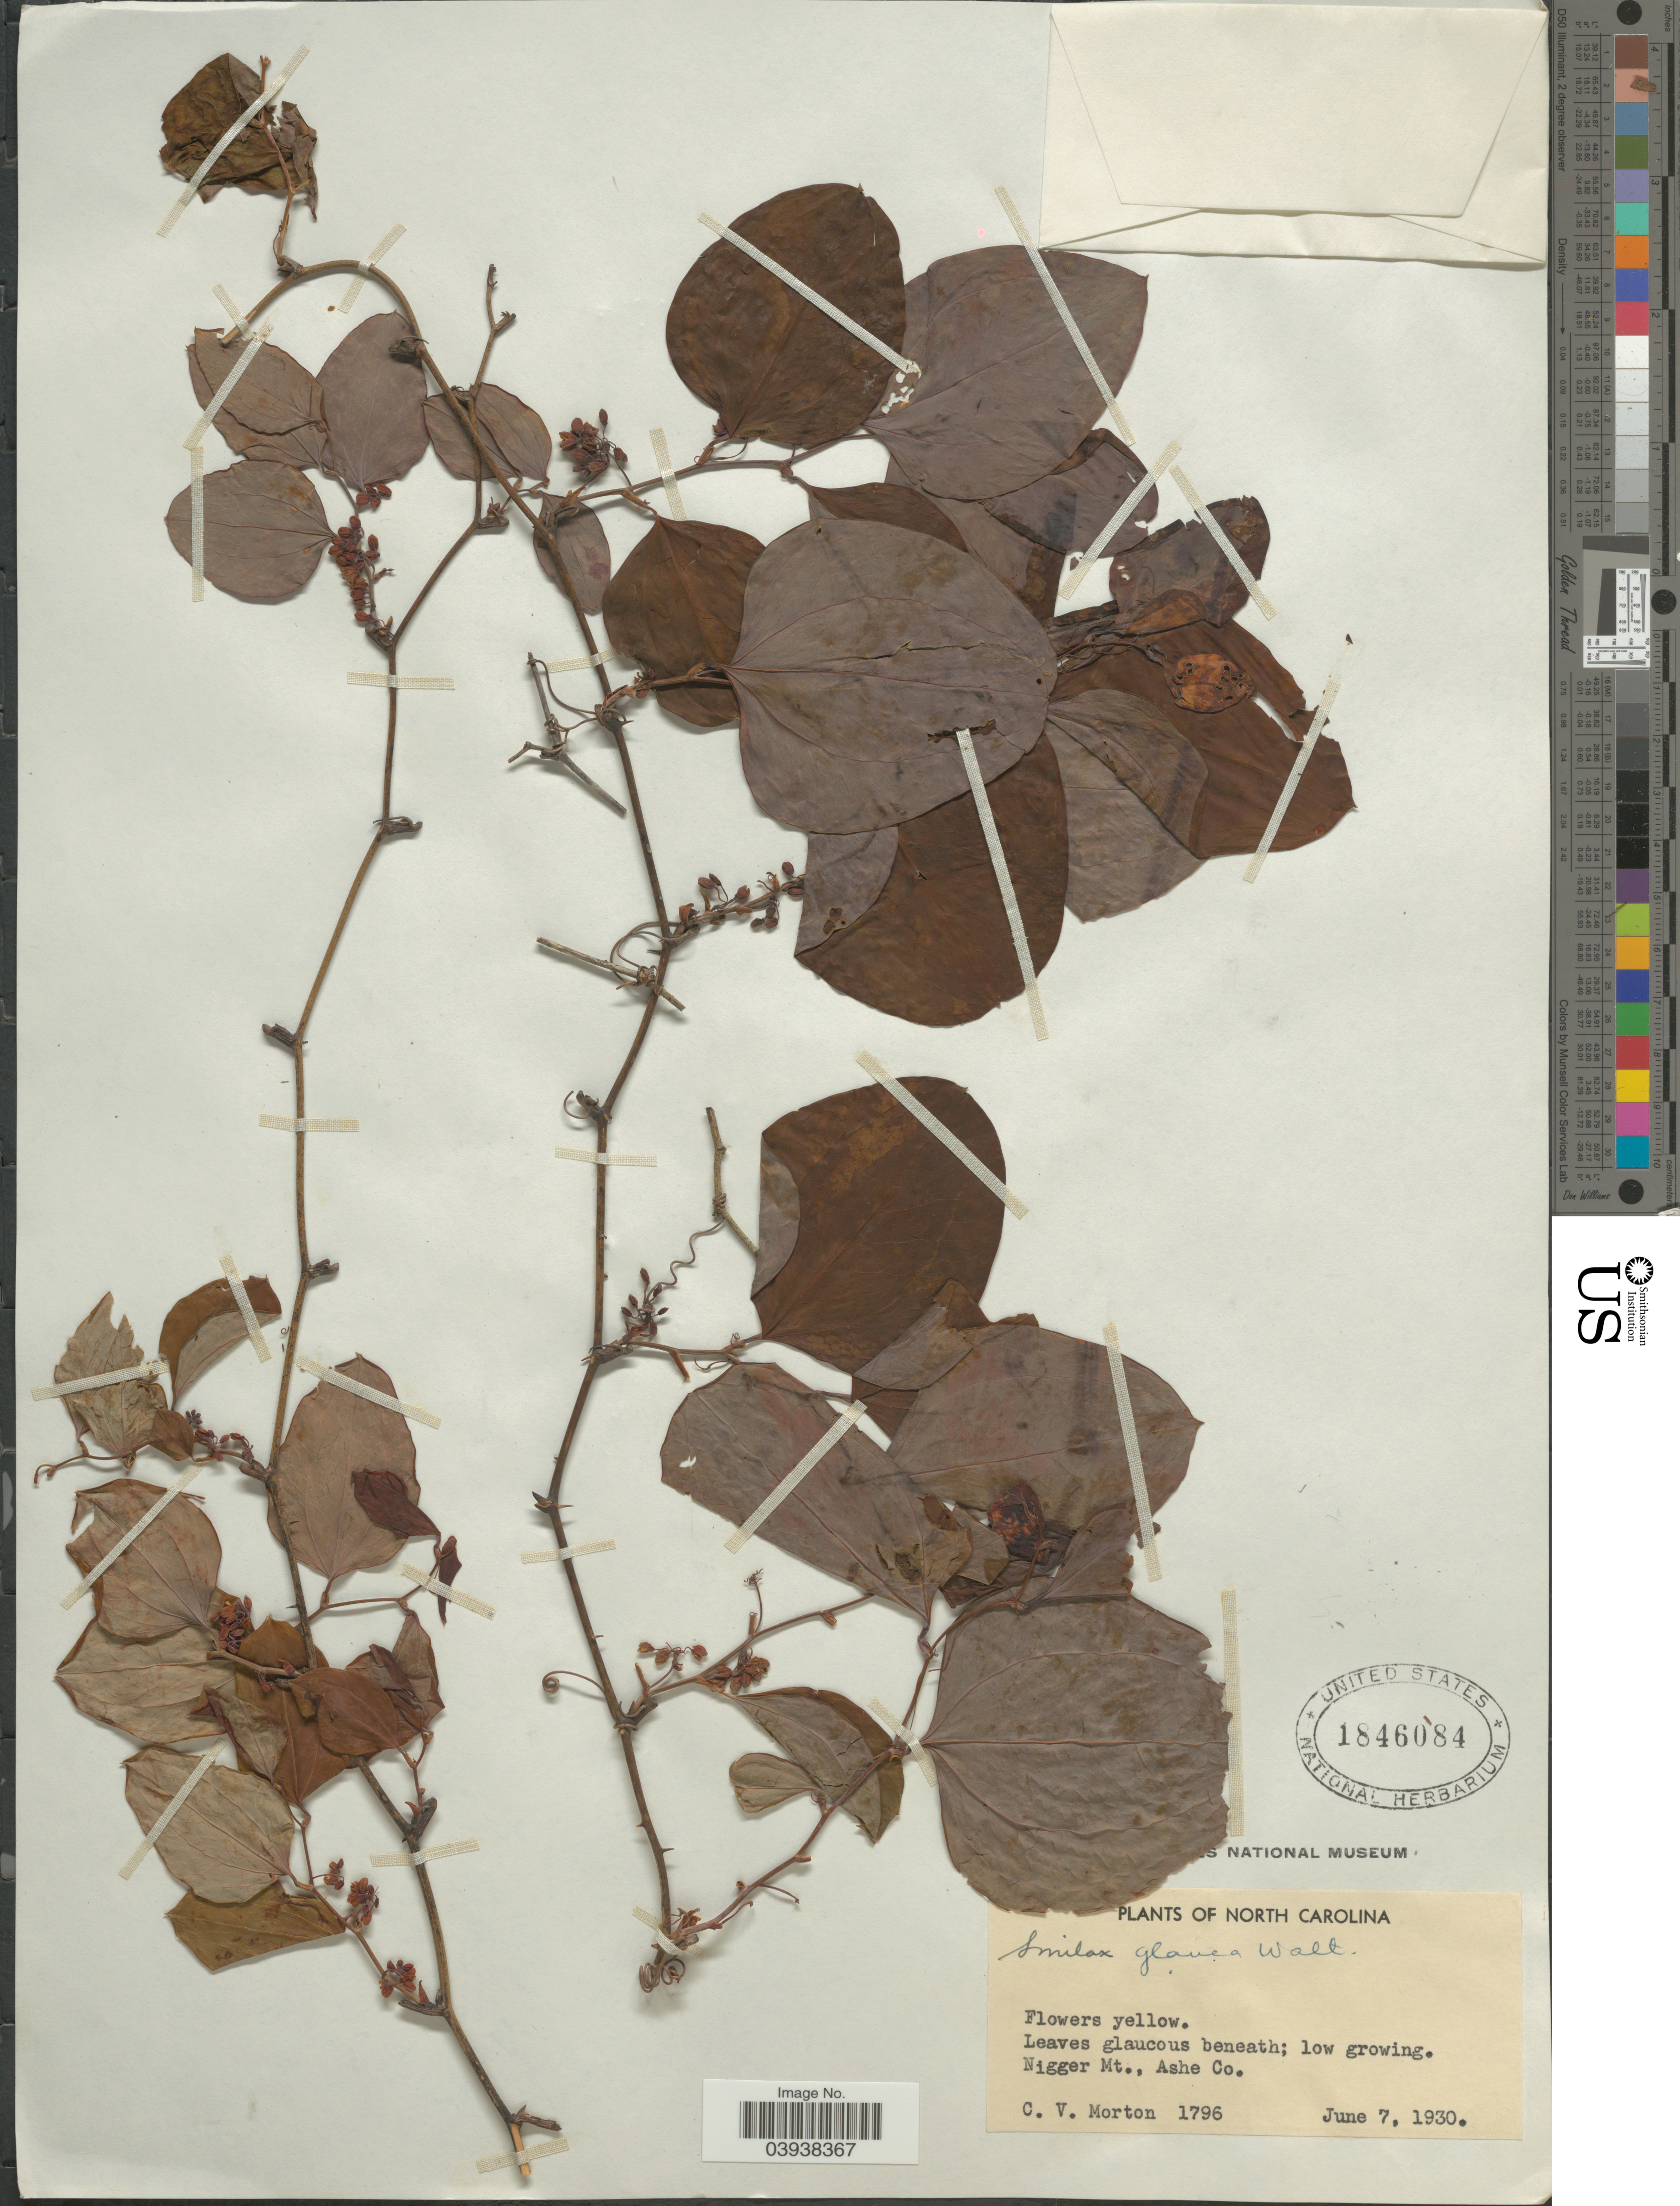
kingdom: Plantae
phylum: Tracheophyta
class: Liliopsida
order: Liliales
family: Smilacaceae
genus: Smilax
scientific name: Smilax glauca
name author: Walter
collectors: C. V. Morton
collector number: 1796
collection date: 1930-06-07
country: United States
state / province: North Carolina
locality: Nigger Mt., Ashe Co.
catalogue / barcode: US 1846084